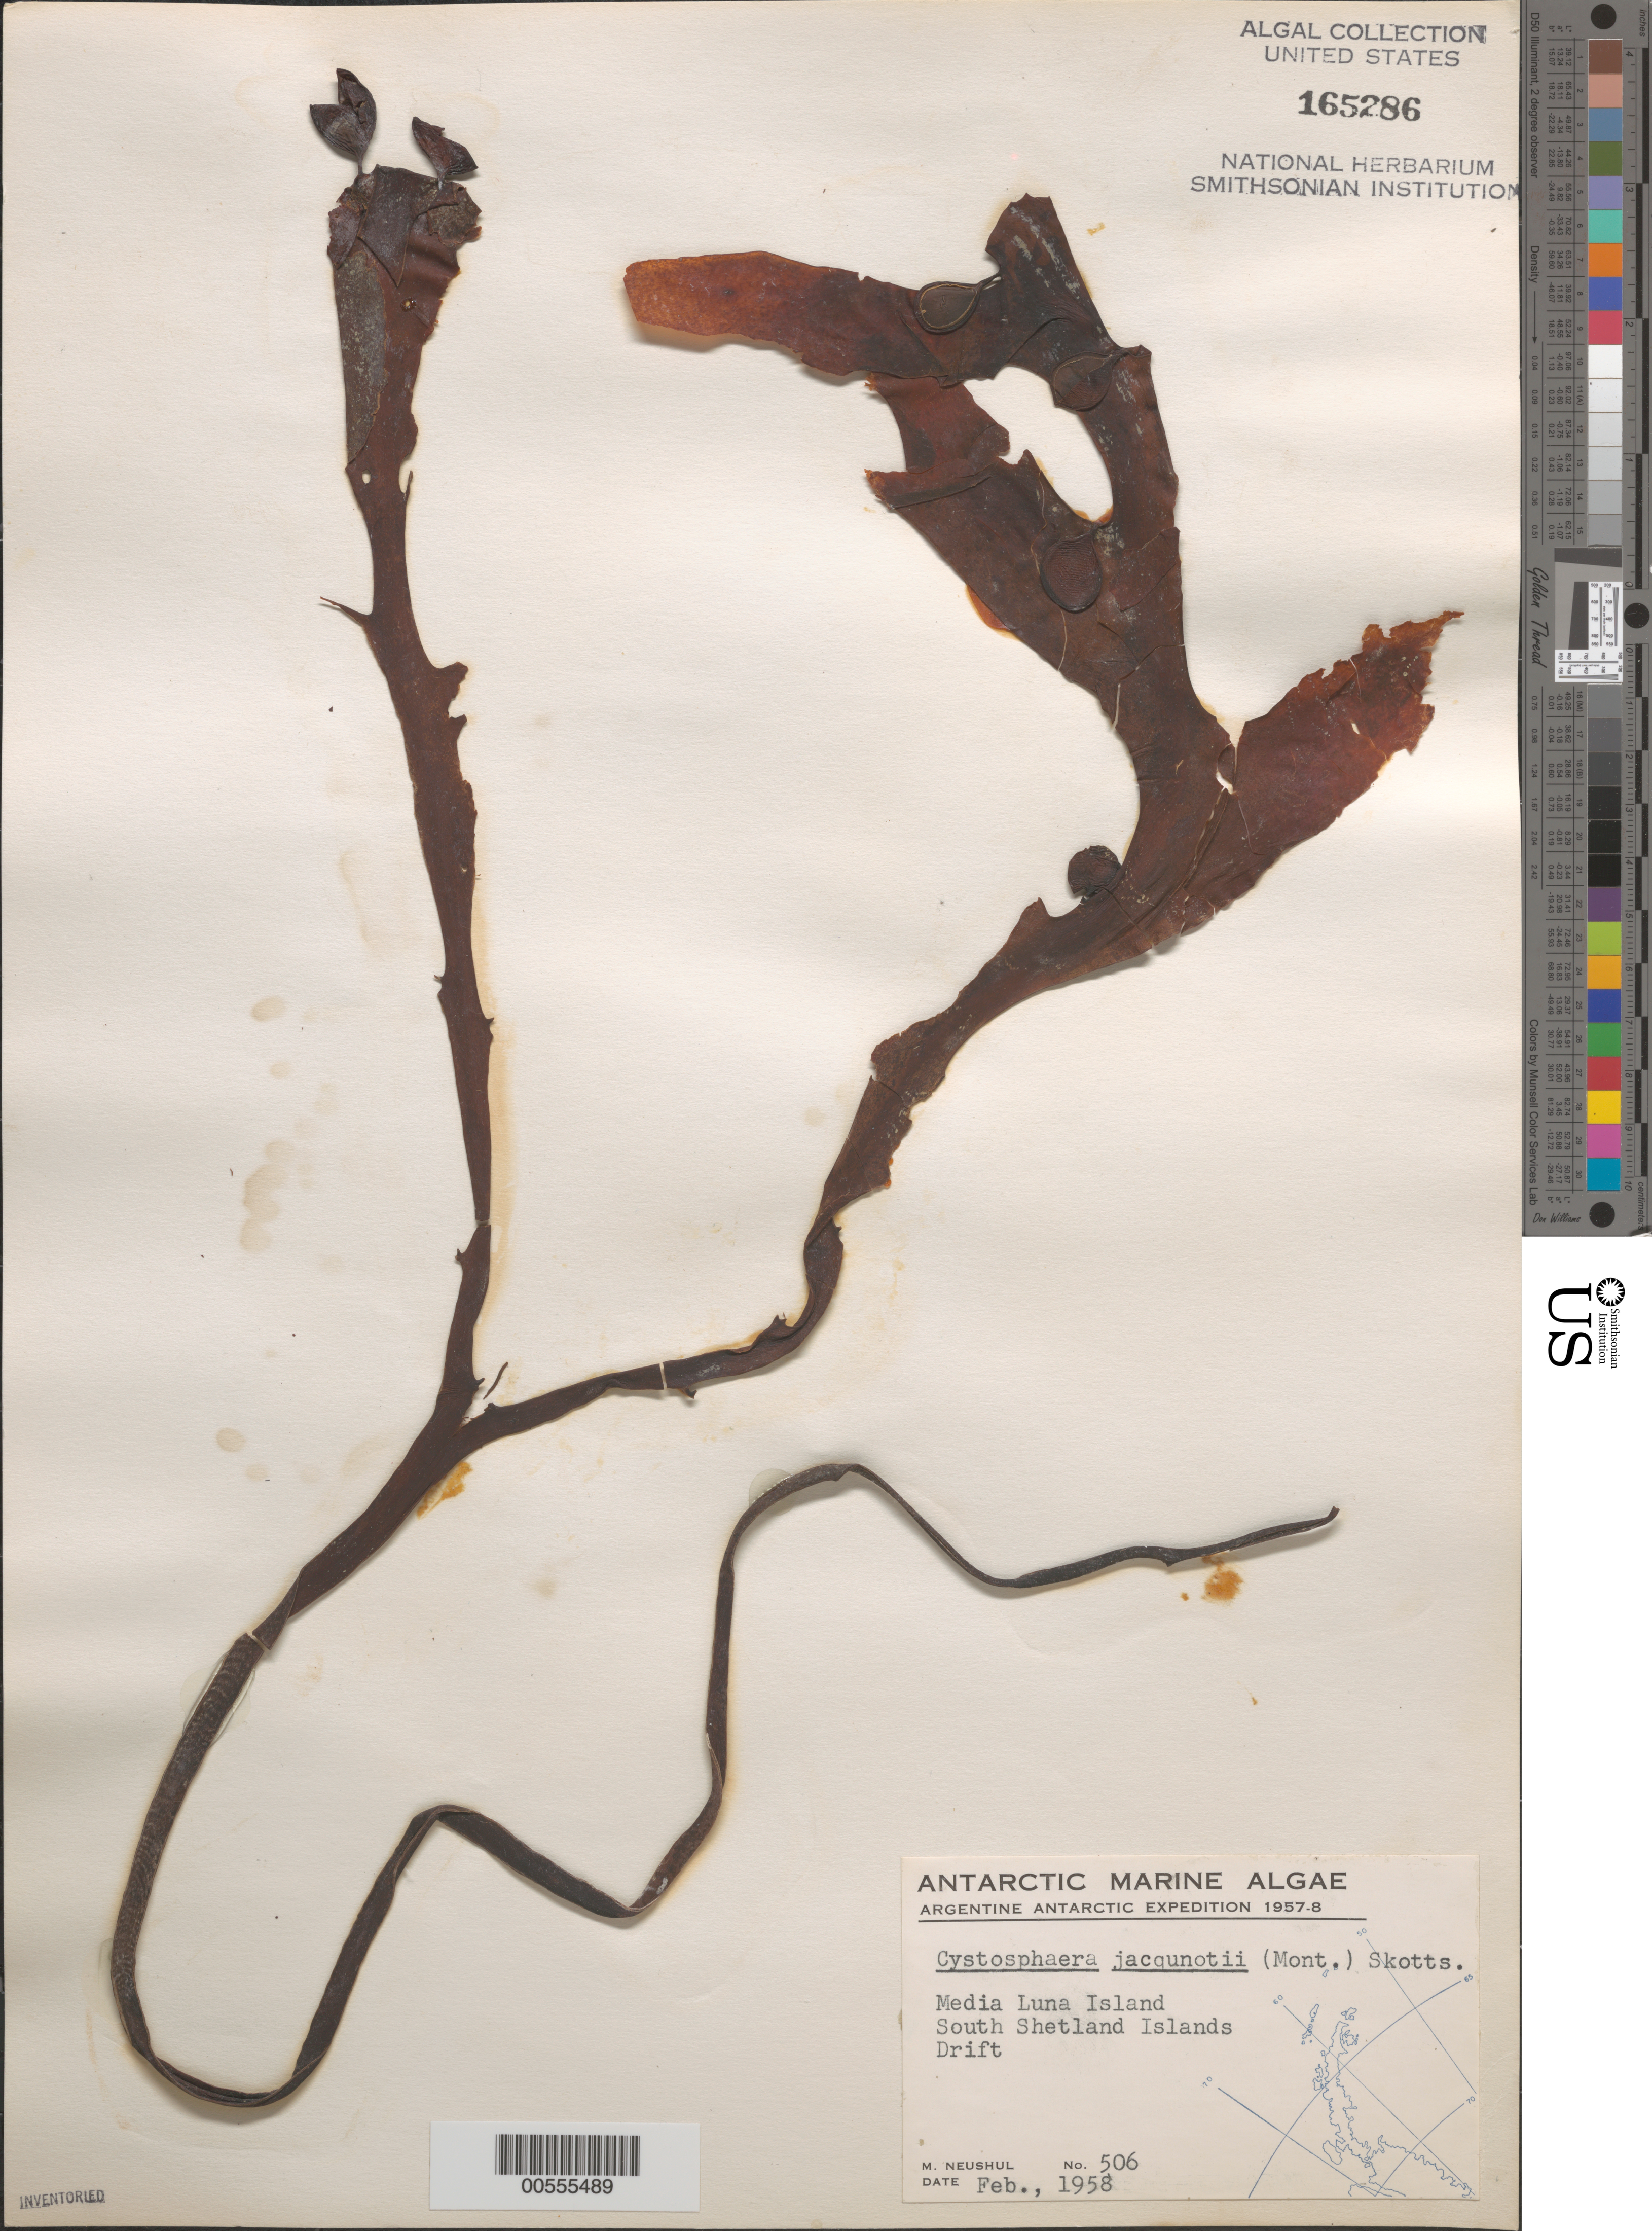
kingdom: Chromista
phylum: Ochrophyta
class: Phaeophyceae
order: Fucales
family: Seirococcaceae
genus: Cystosphaera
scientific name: Cystosphaera jacquinotii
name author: (Montagne) Skottsberg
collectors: M. Neushul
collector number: Neushul 506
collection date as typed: Feb 1958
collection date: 1958-02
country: Antarctica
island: Half Moon Island (Media Luna Island)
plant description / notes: Argentine Antarctic Expedition, 1957-1958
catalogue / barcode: US 165286